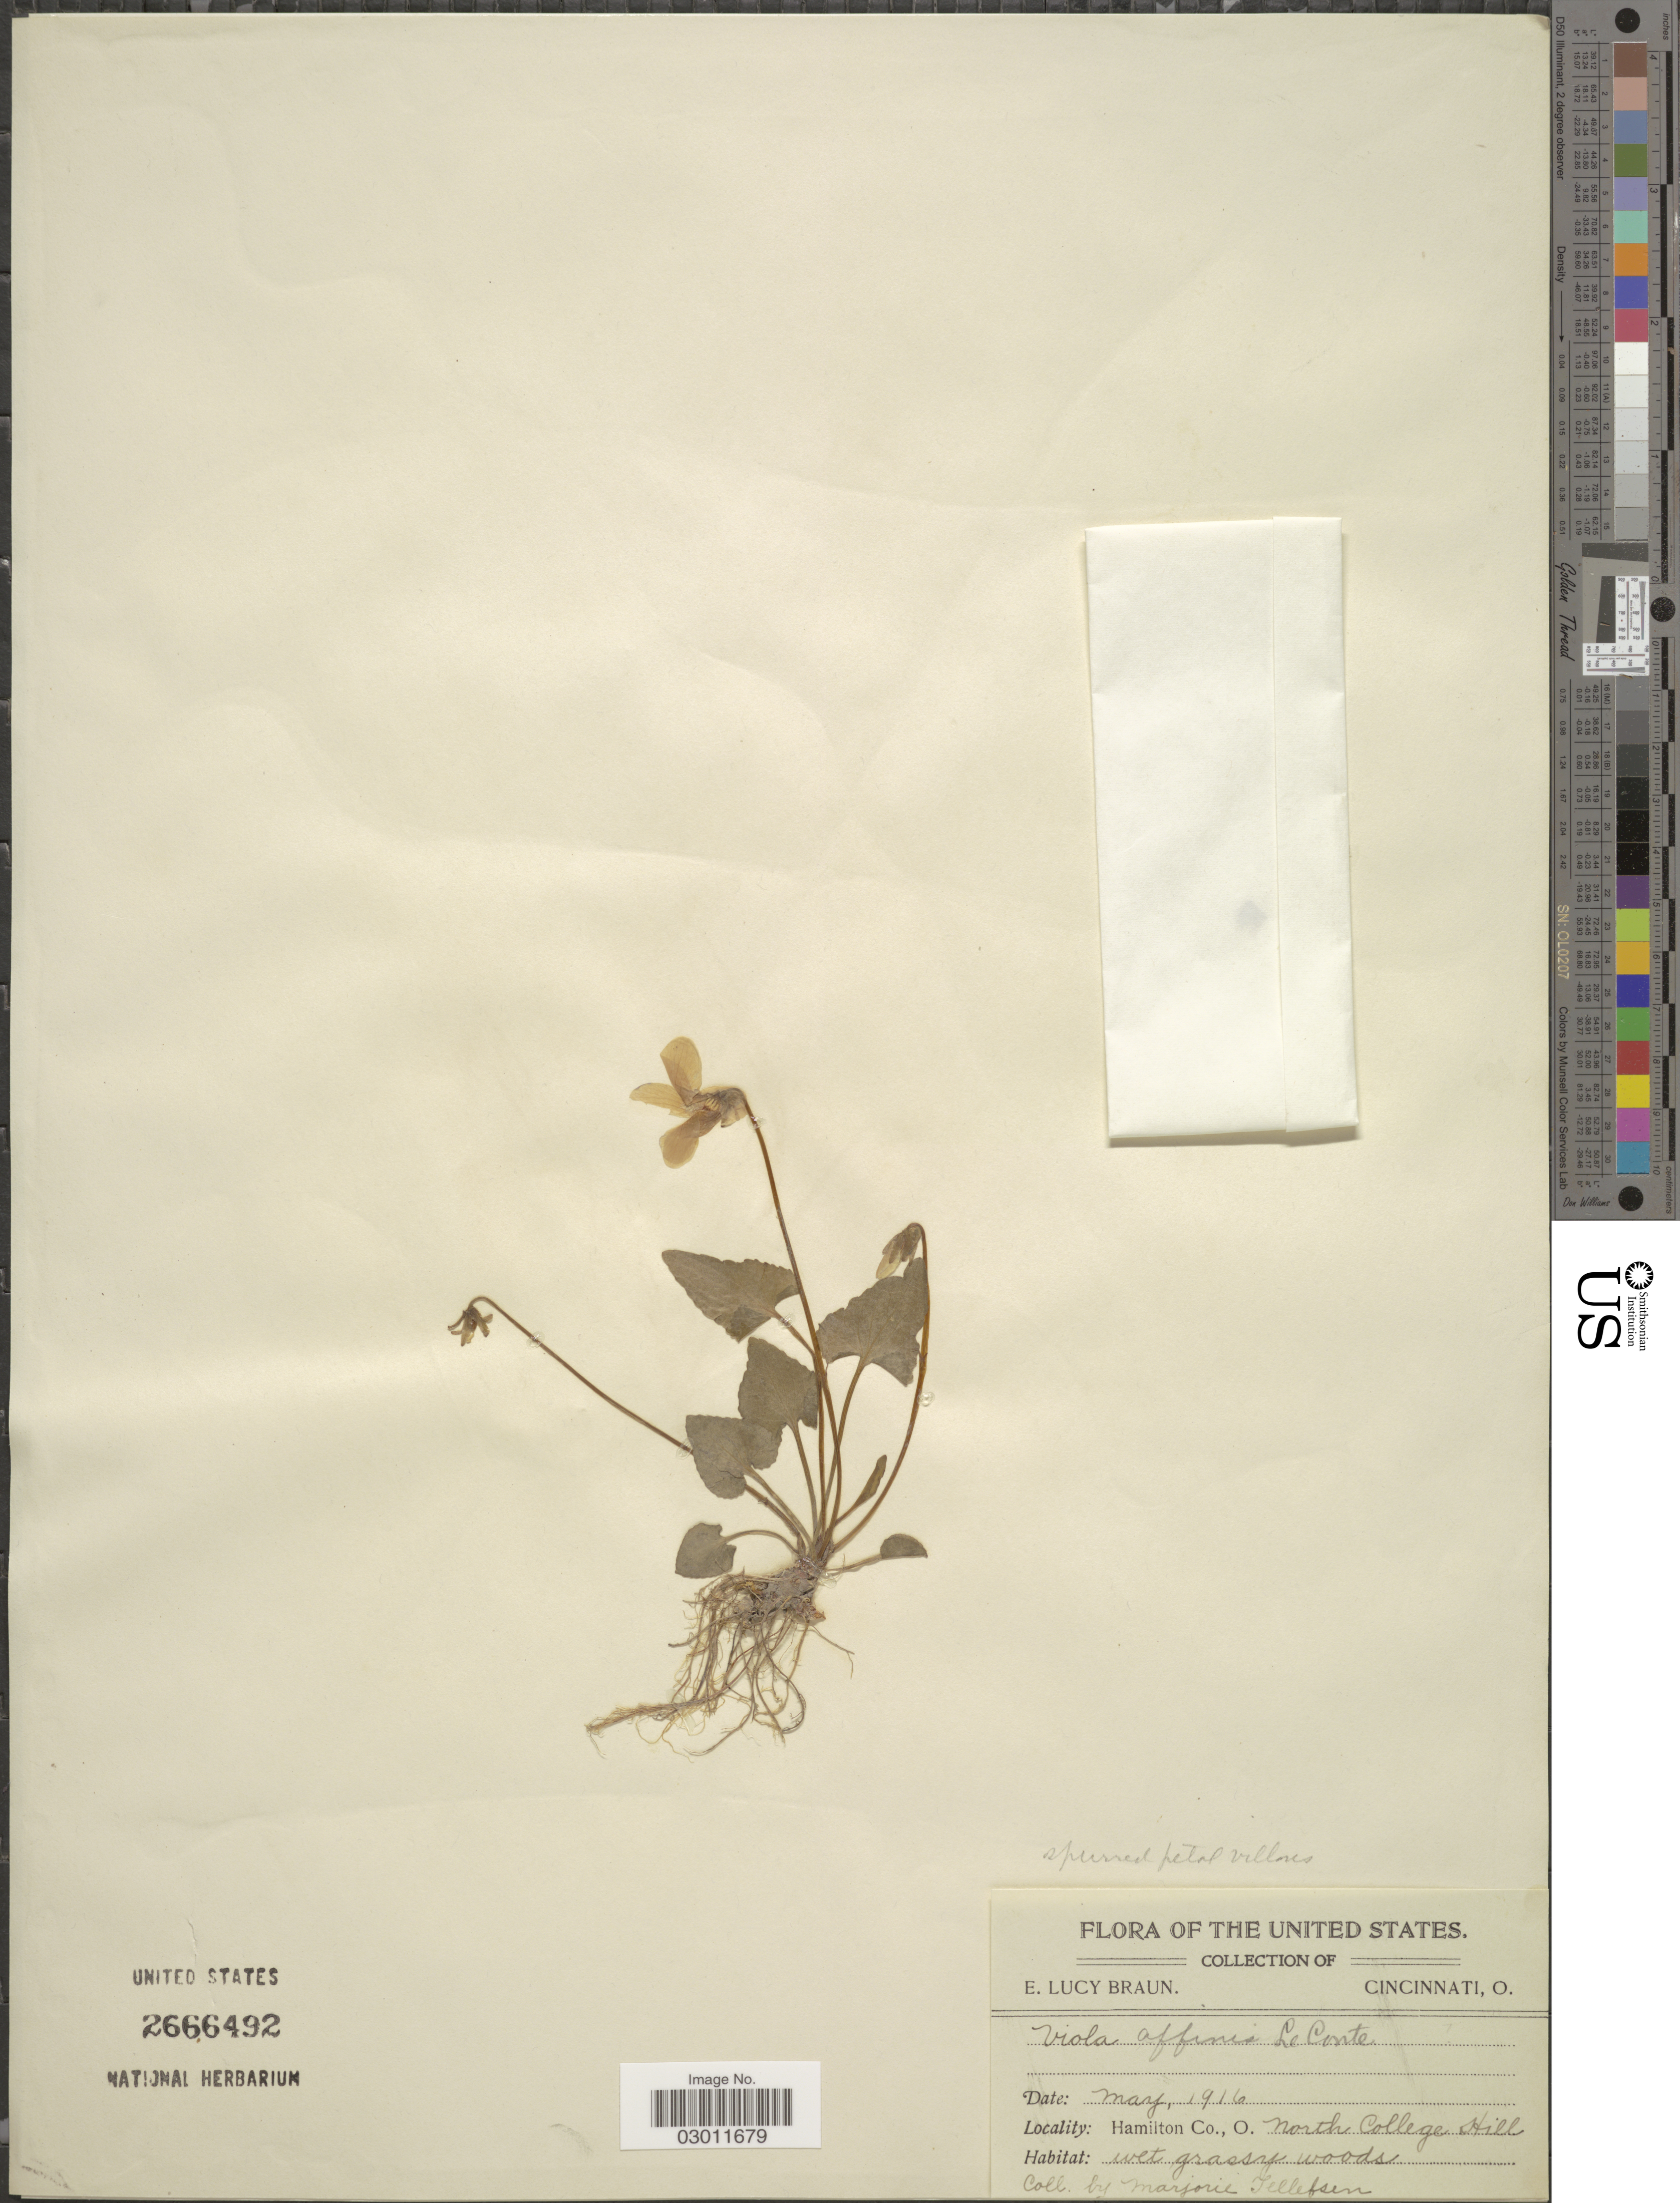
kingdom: Plantae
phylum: Tracheophyta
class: Magnoliopsida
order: Malpighiales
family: Violaceae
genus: Viola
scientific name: Viola affinis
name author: LeConte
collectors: M. Tellefsen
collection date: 1916-05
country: United States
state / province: Ohio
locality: Hamilton Co., North College Hill.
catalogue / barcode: US 2666492